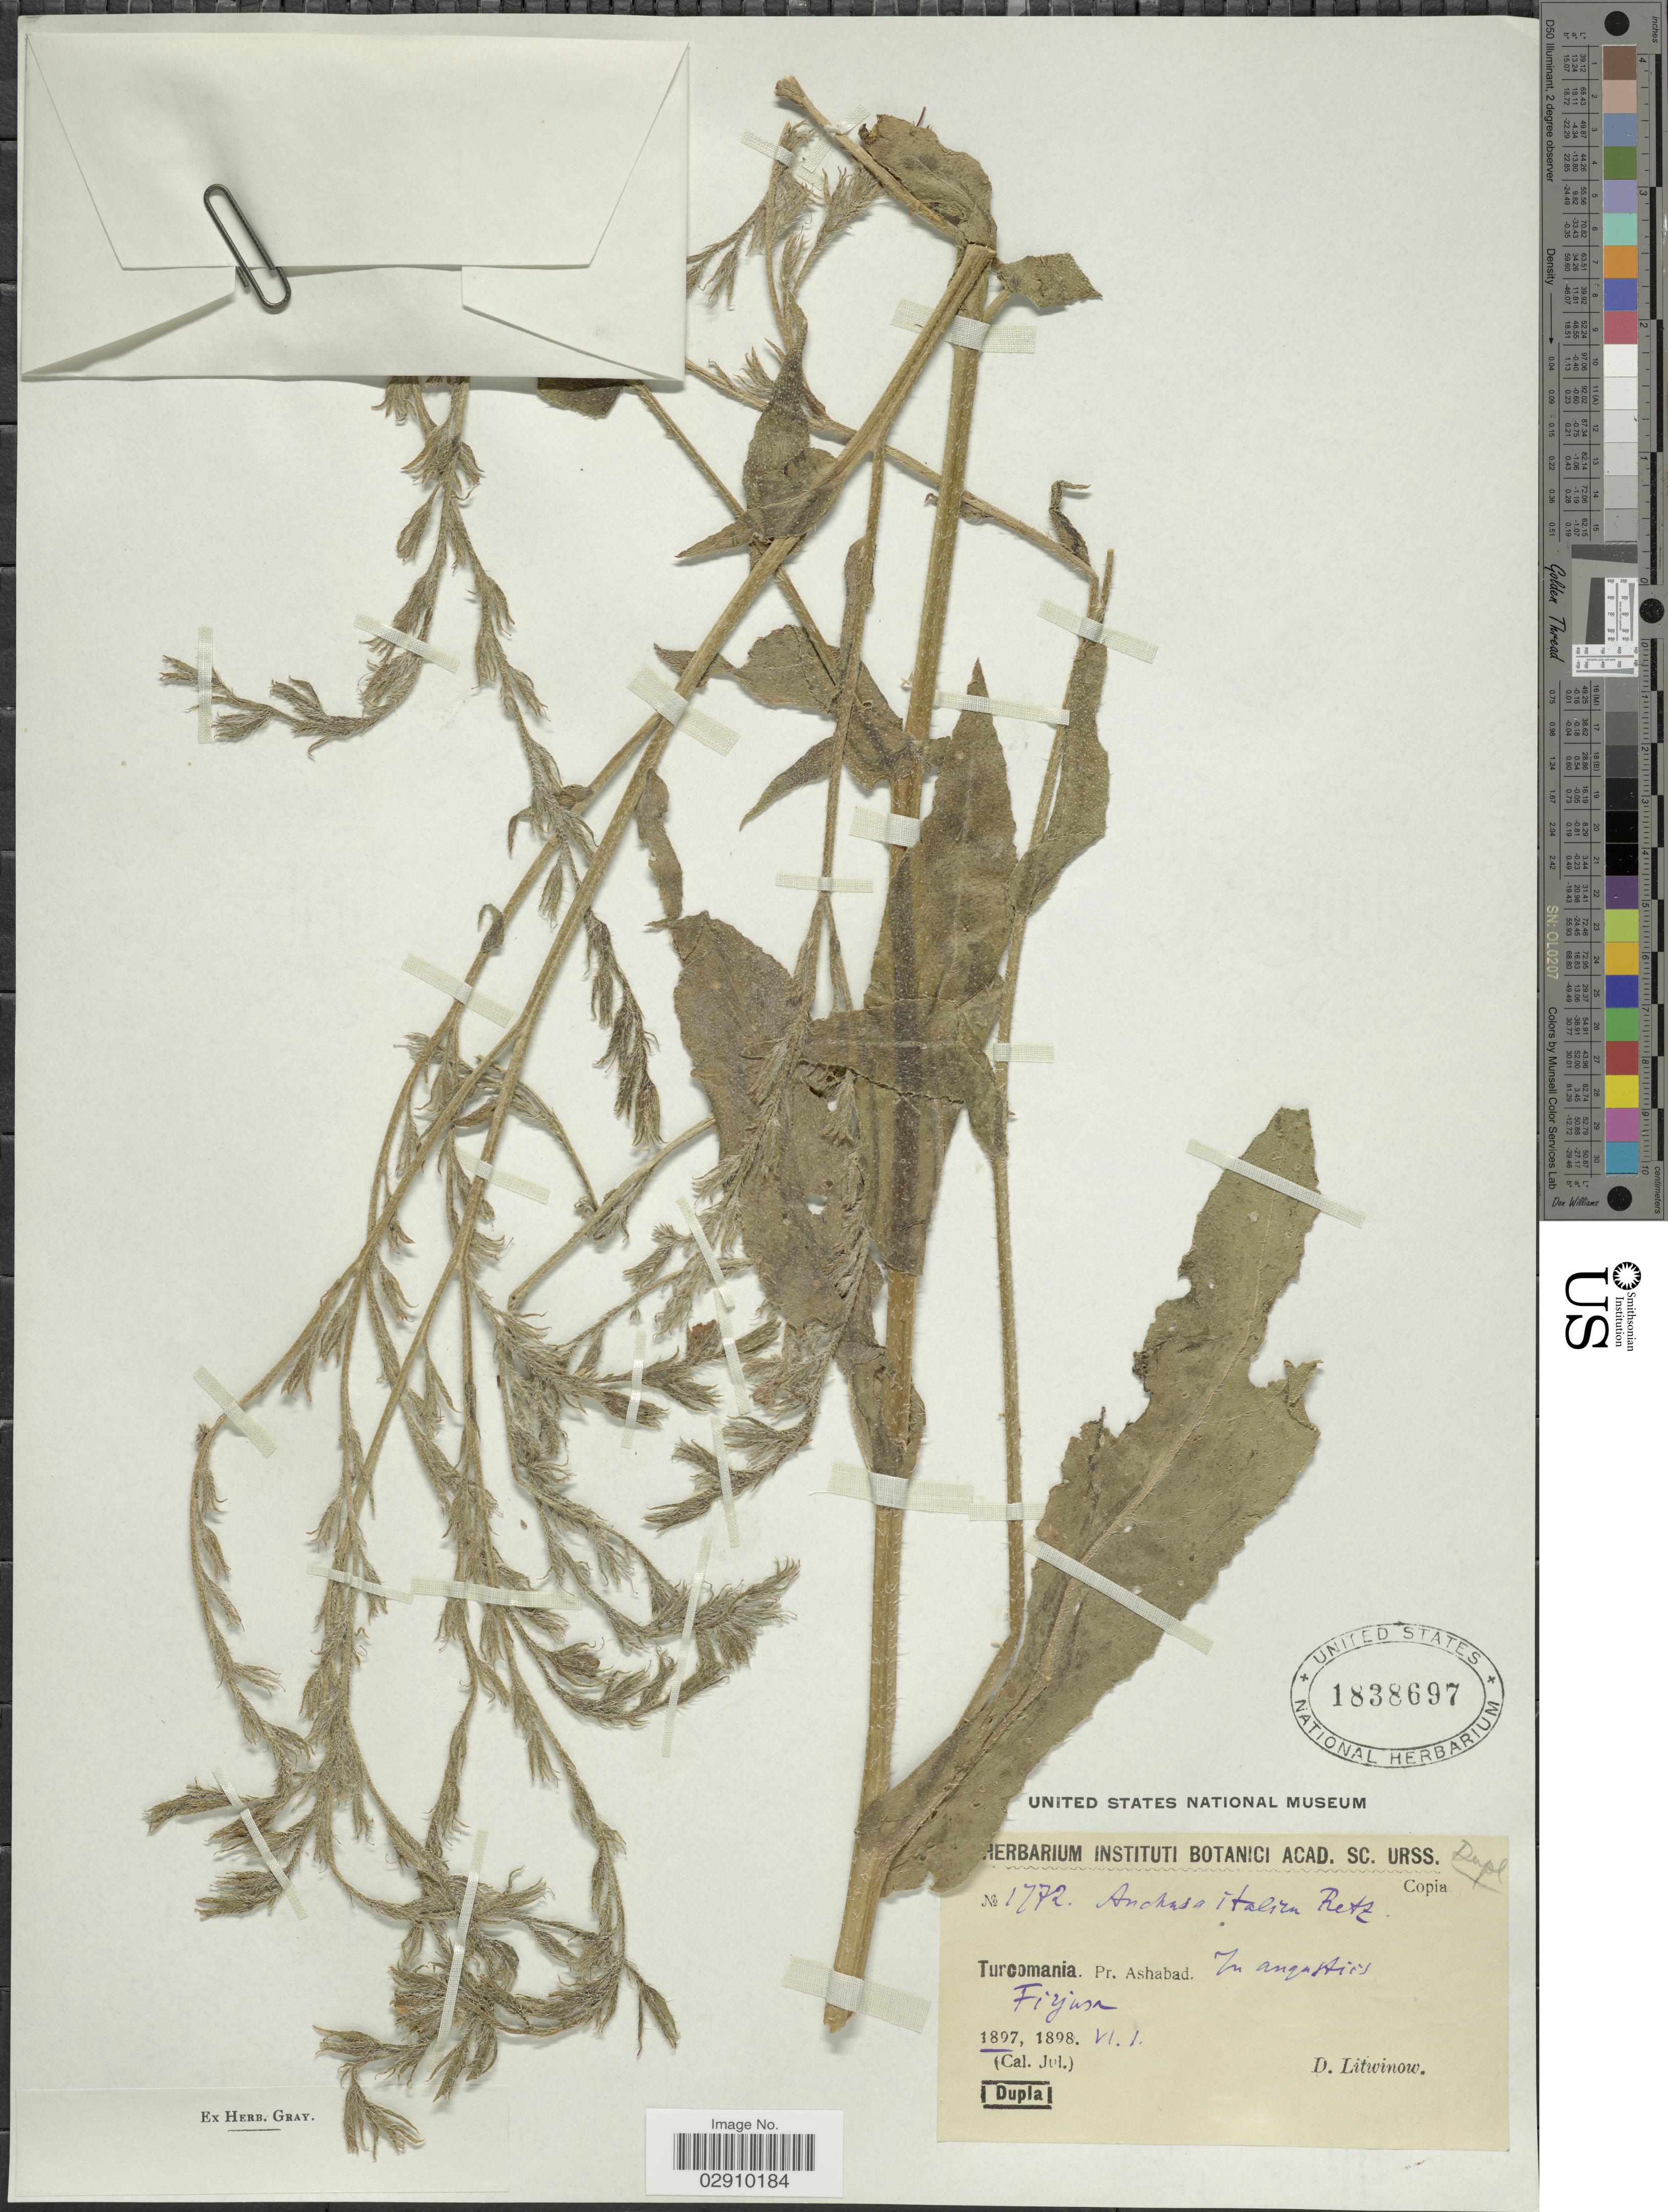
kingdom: Plantae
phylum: Tracheophyta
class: Magnoliopsida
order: Boraginales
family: Boraginaceae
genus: Anchusa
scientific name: Anchusa italica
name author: Retz.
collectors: D. Litwinow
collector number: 1772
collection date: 1897-06-01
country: Turkmenistan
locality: Turcomania, Pr. Ashabad. In anqusties [interpreted] Fizjasa [interpreted].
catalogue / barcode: US 1838697